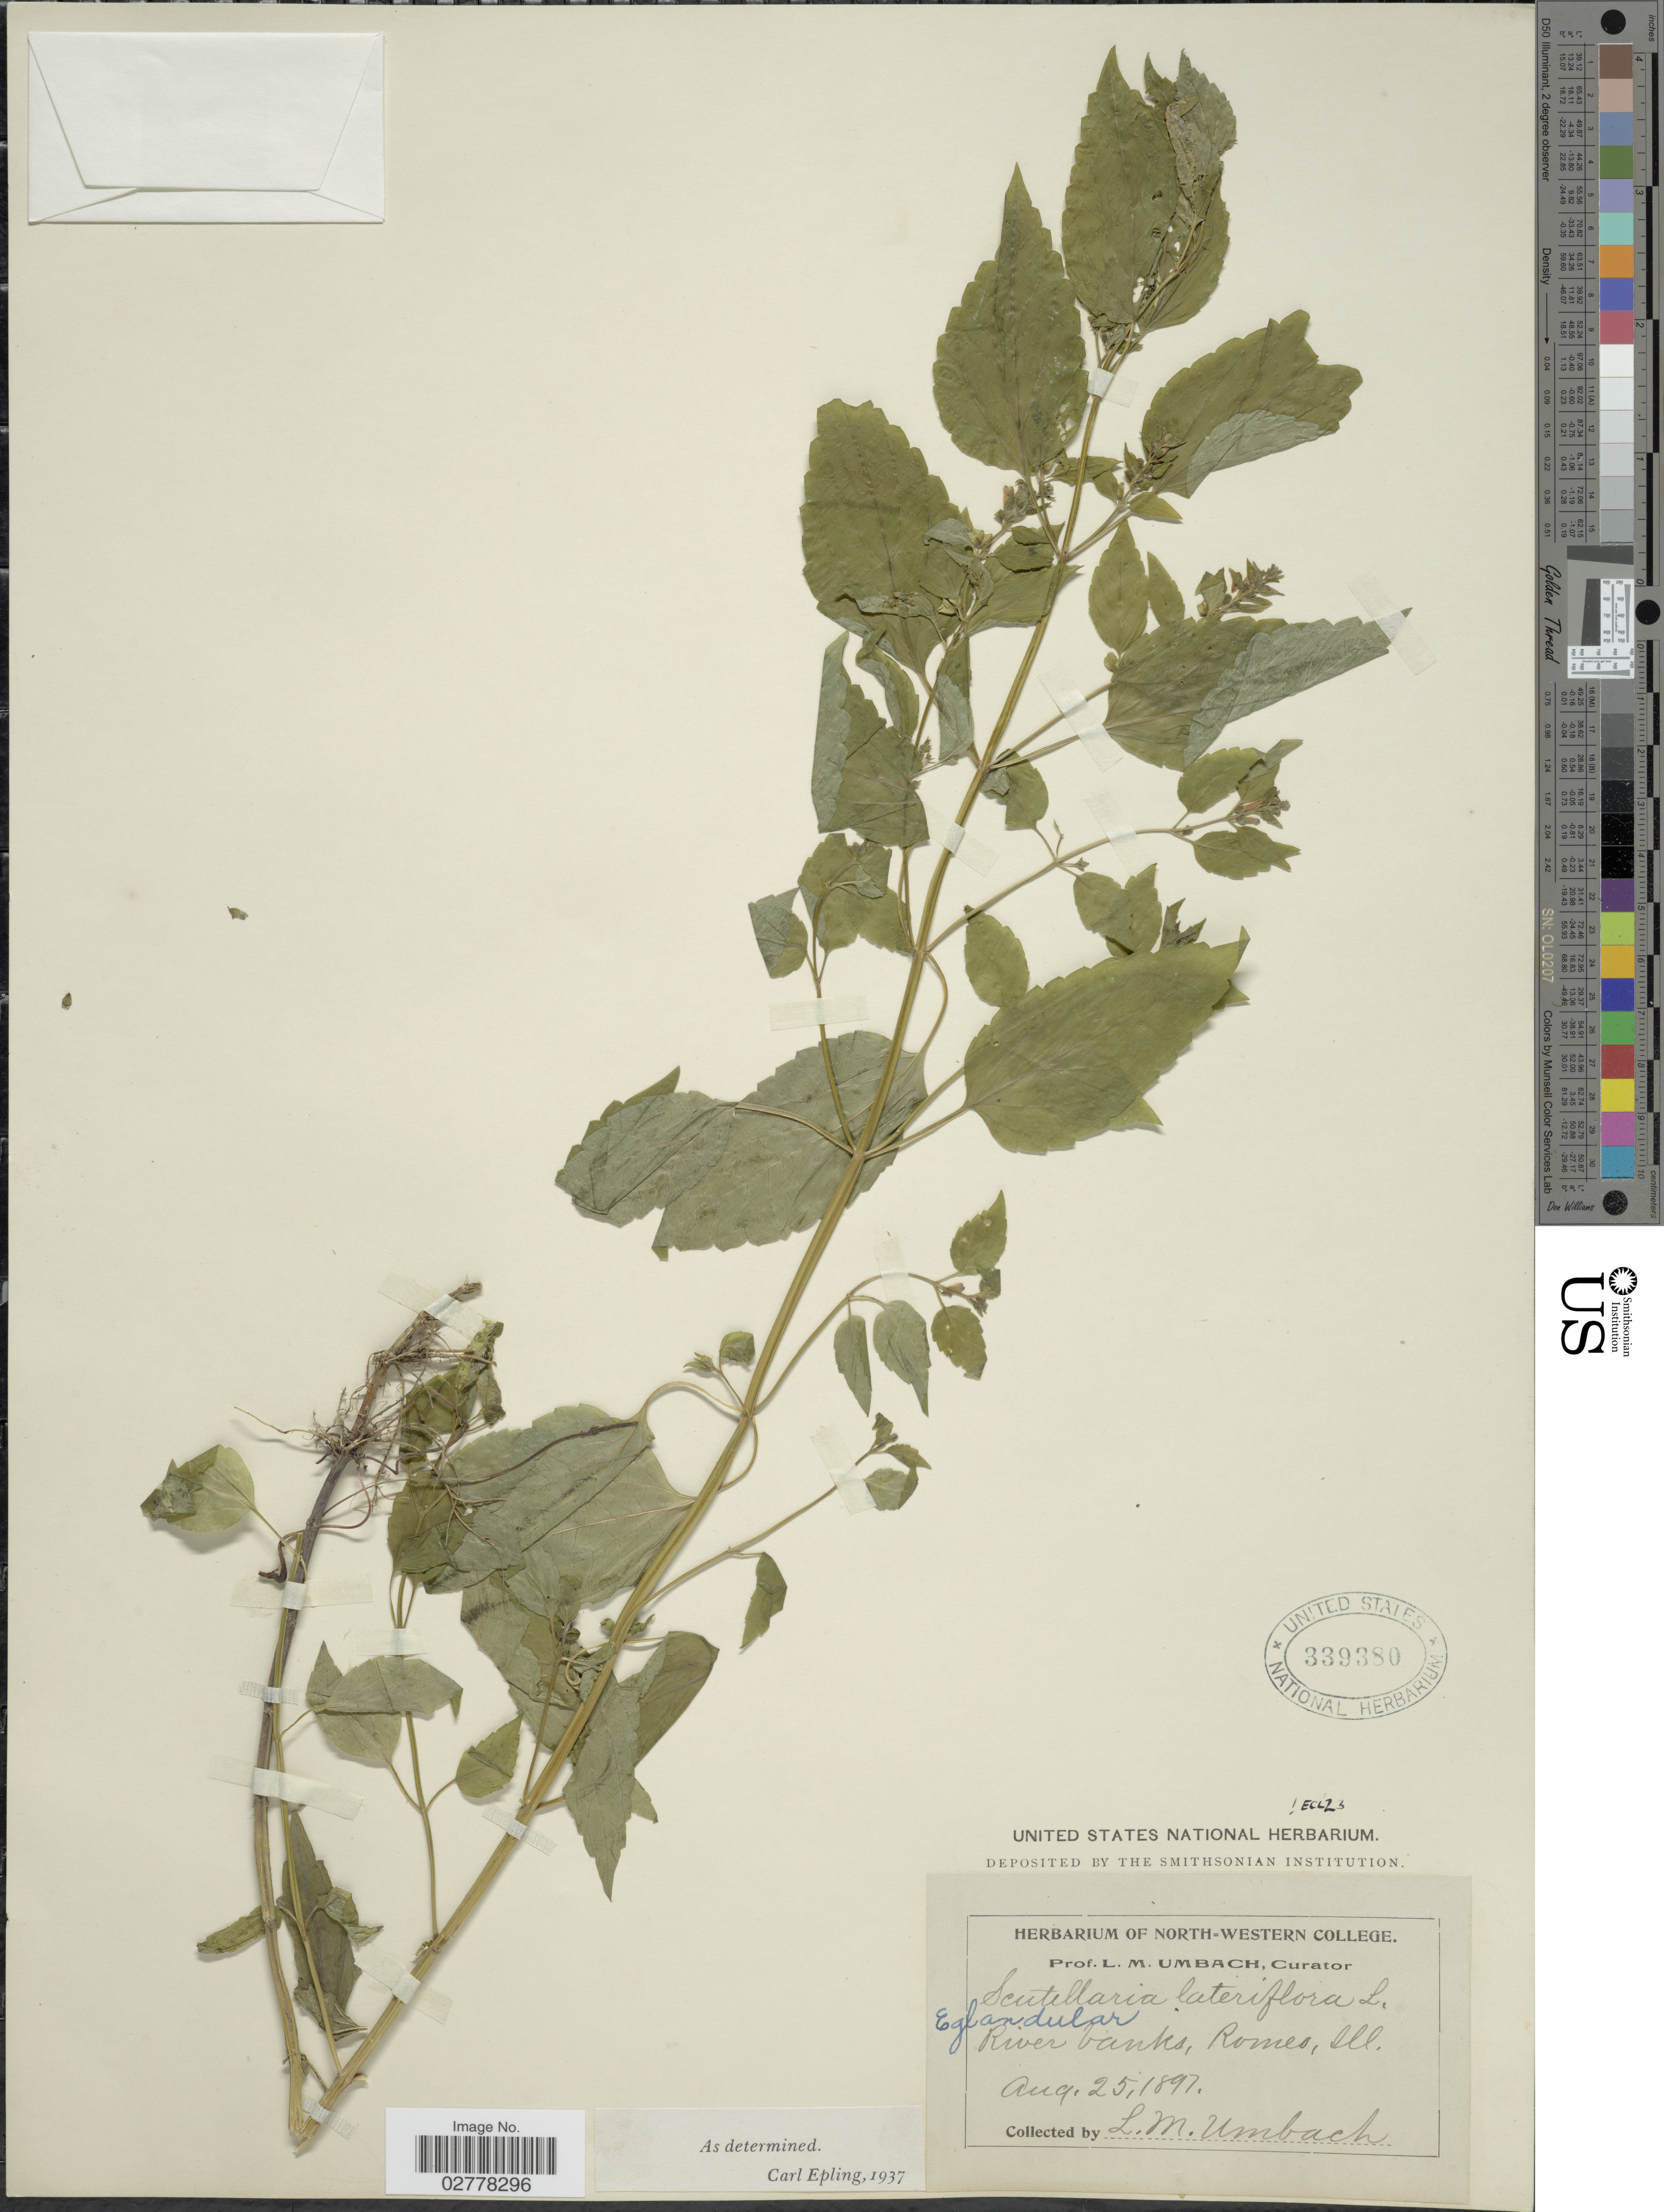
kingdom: Plantae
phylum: Tracheophyta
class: Magnoliopsida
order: Lamiales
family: Lamiaceae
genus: Scutellaria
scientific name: Scutellaria lateriflora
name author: L.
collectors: L. M. Umbach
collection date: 1897-08-25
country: United States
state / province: Illinois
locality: River banks, Romes.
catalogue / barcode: US 339380